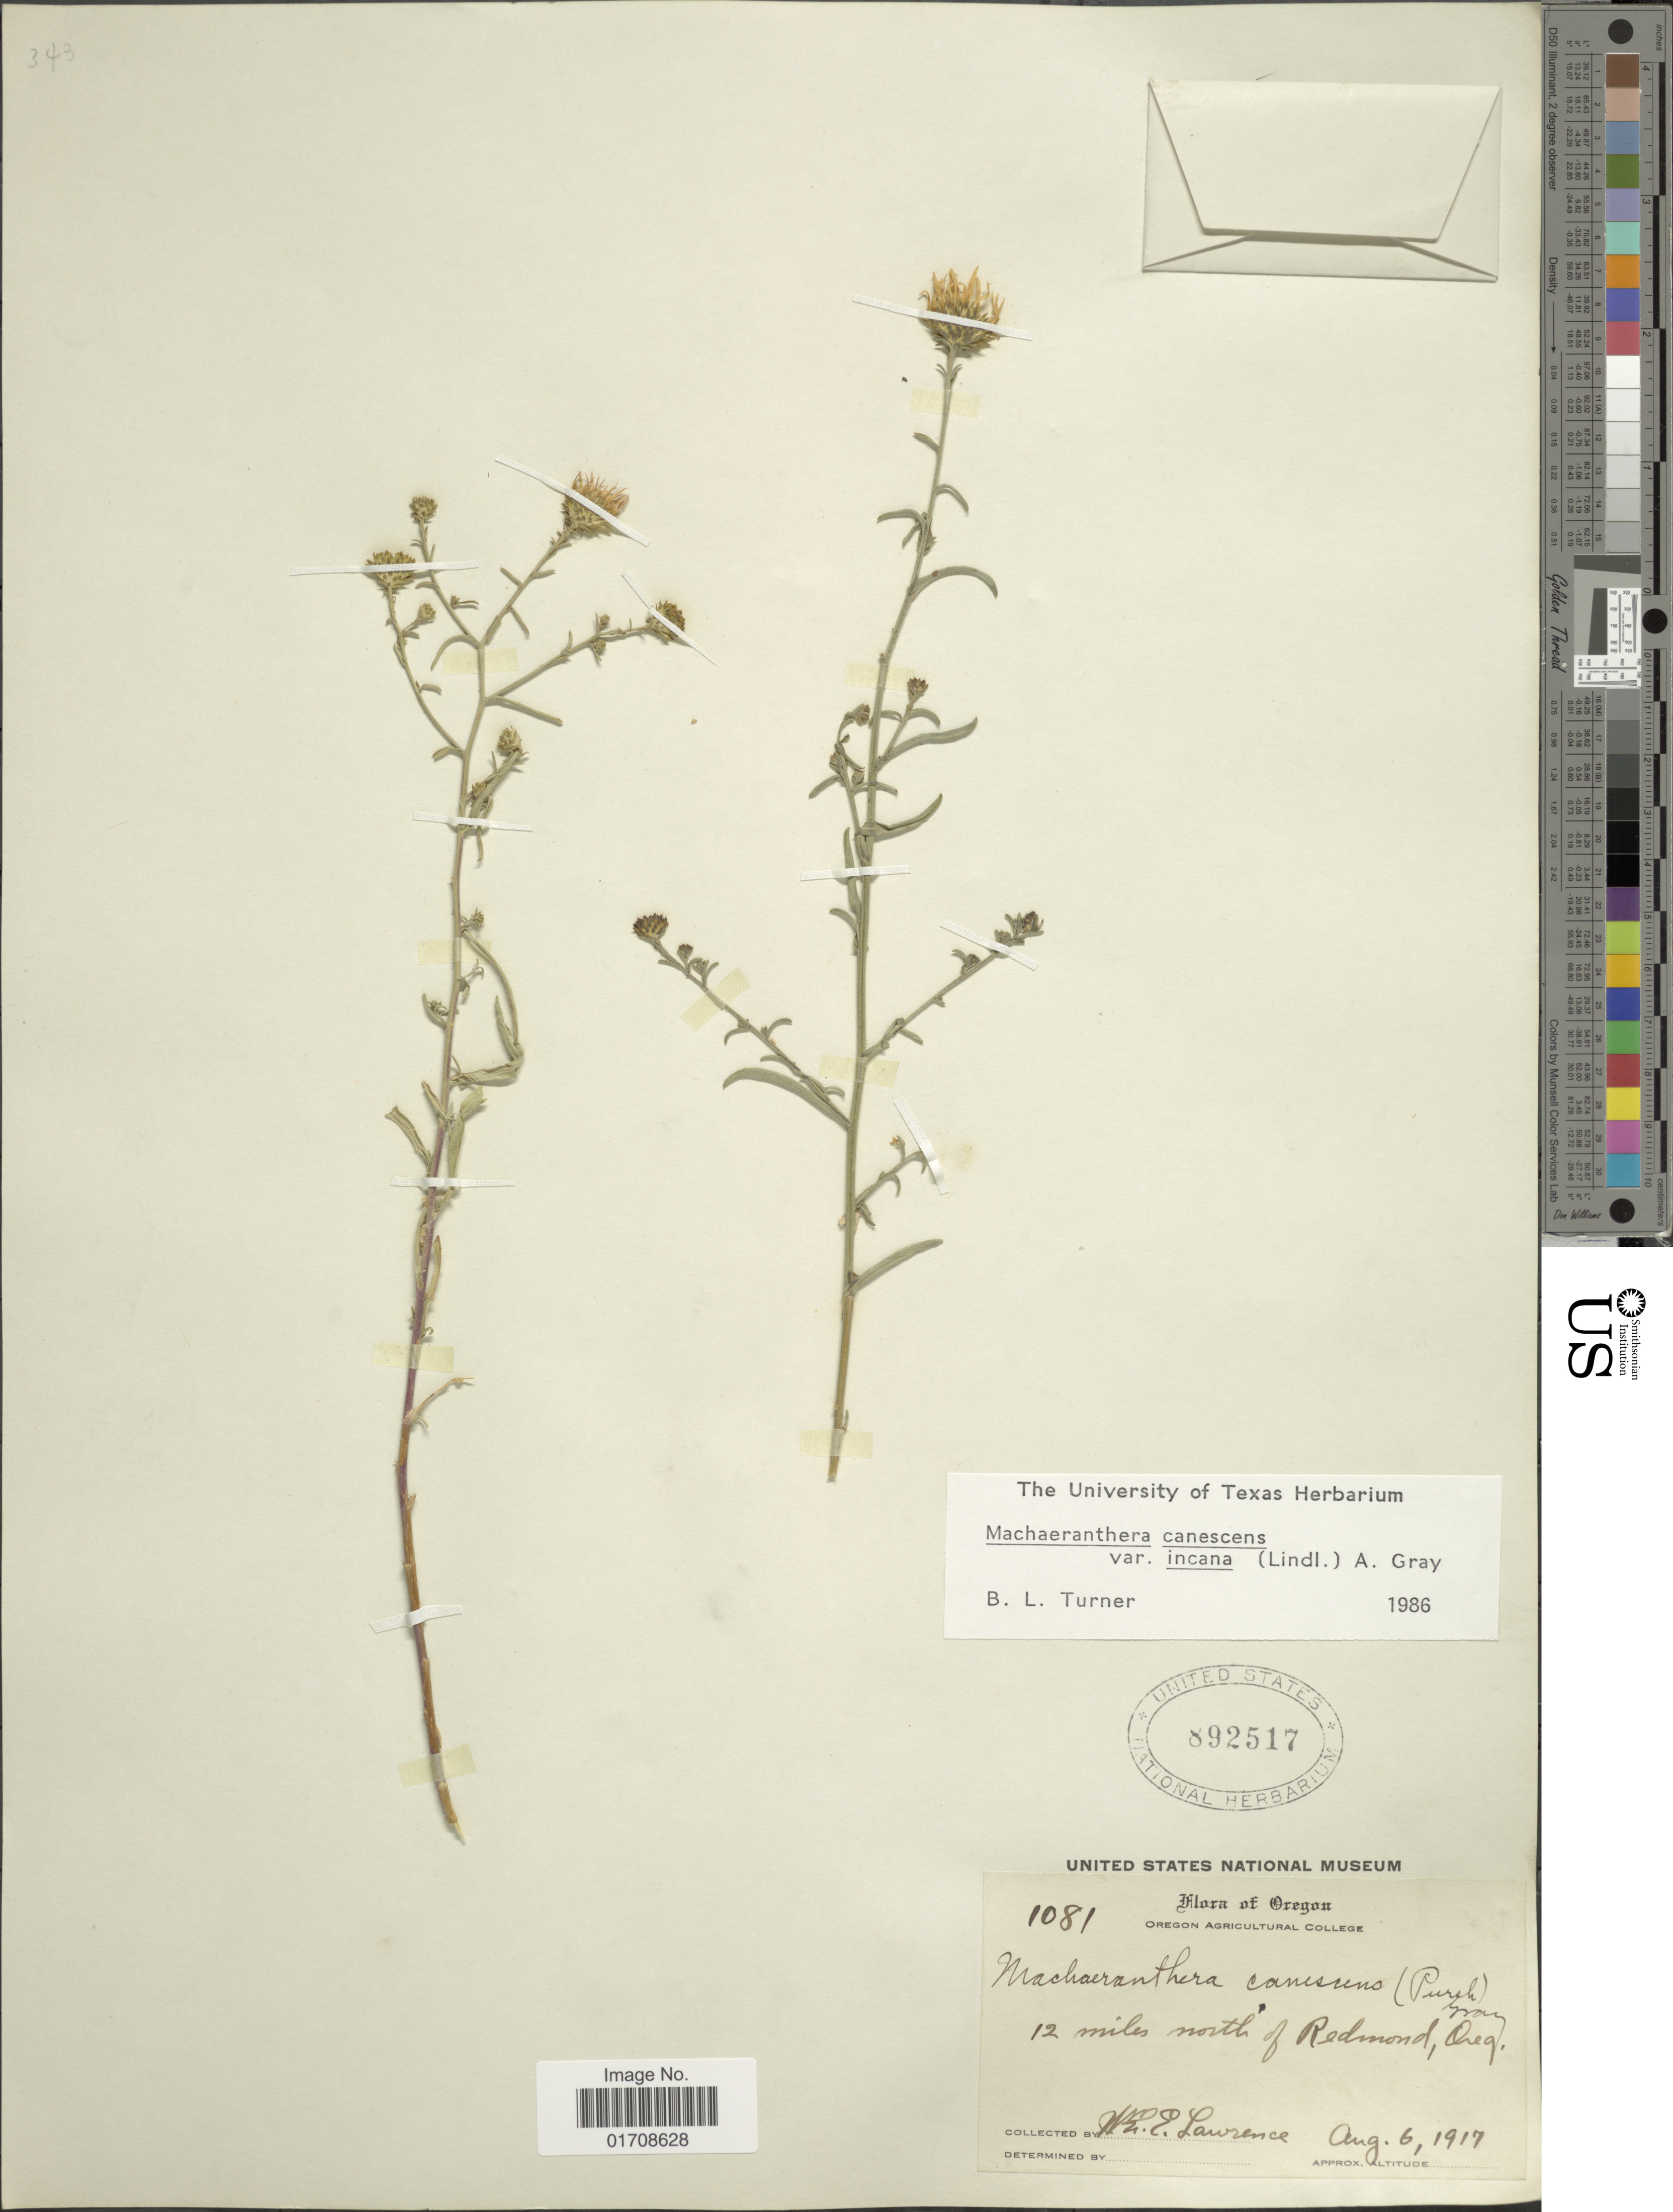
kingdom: Plantae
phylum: Tracheophyta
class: Magnoliopsida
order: Asterales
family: Asteraceae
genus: Machaeranthera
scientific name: Machaeranthera canescens var. incana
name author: (Lindl.) A. Gray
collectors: W. Lawrence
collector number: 1081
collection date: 1917-08-06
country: United States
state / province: Oregon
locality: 12 miles south of Redmond, Oreg.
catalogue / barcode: US 892517